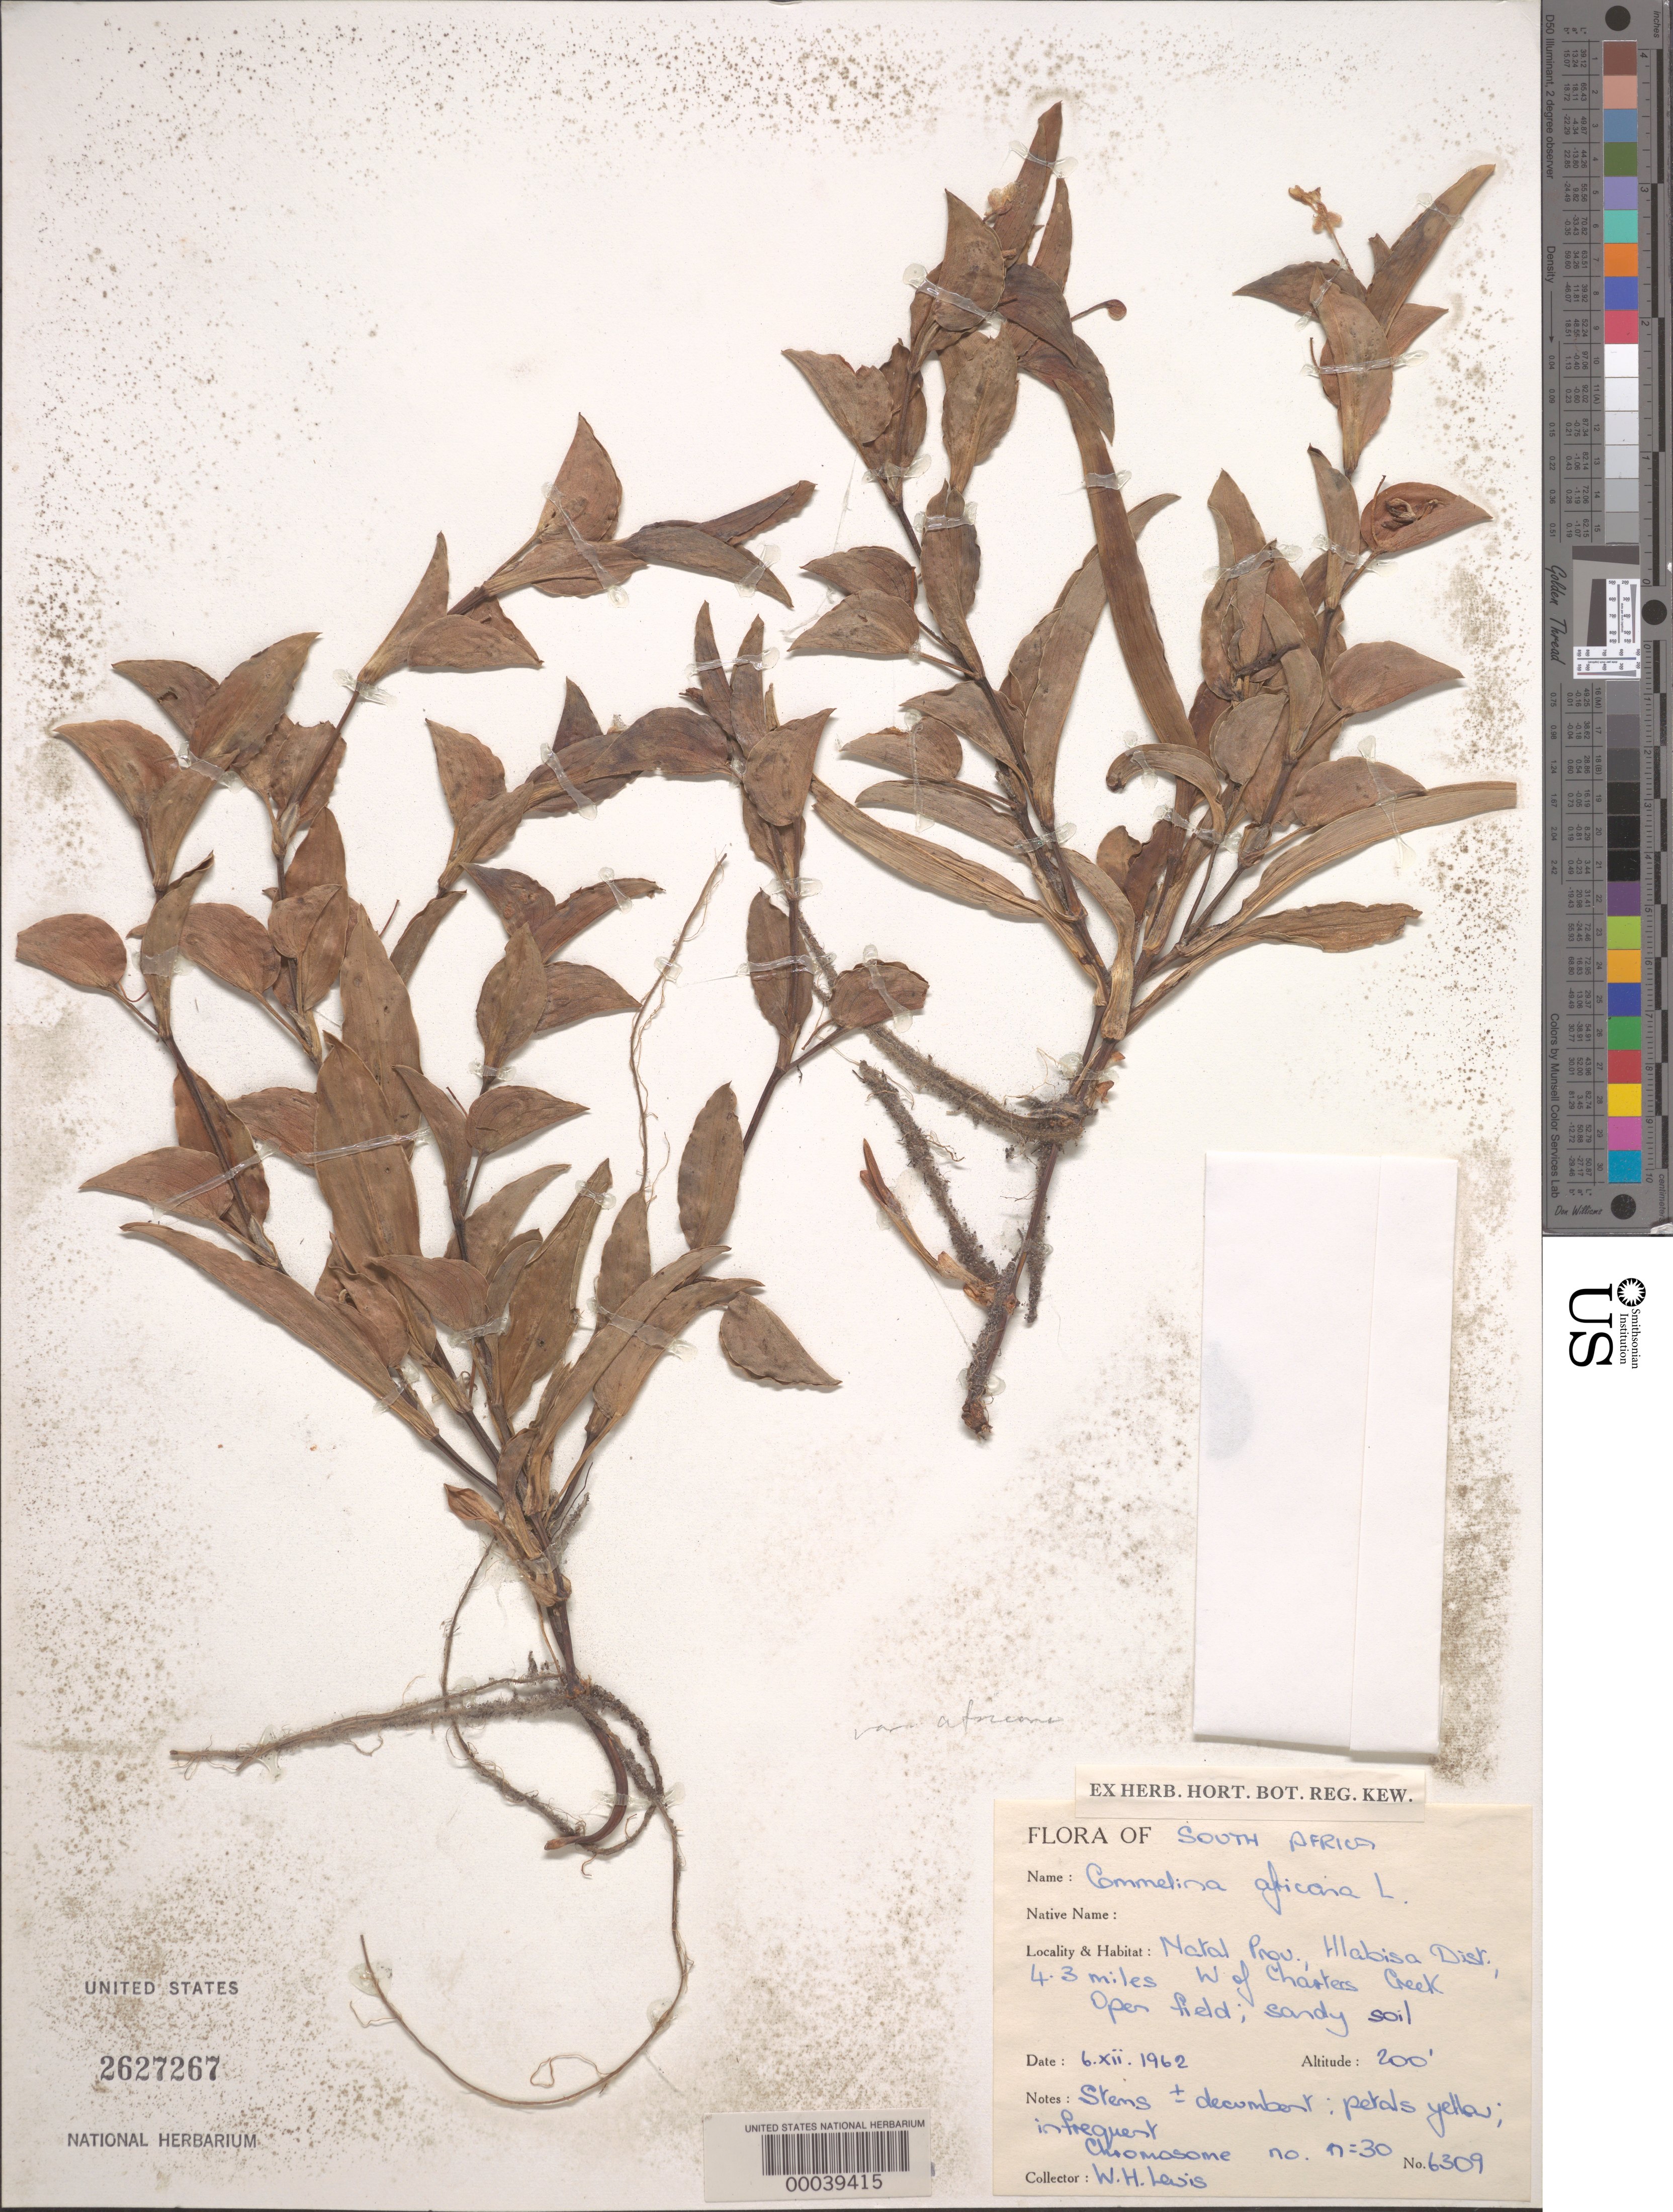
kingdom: Plantae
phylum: Tracheophyta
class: Liliopsida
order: Commelinales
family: Commelinaceae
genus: Commelina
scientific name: Commelina africana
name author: L.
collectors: W. H. Lewis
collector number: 6309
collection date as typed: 06 Dec 1962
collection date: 1962-12-06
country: South Africa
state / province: KwaZulu-Natal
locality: W of charters creek. Hlabisa Dist.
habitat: Open field, sandy soil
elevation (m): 61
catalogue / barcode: US 2627267